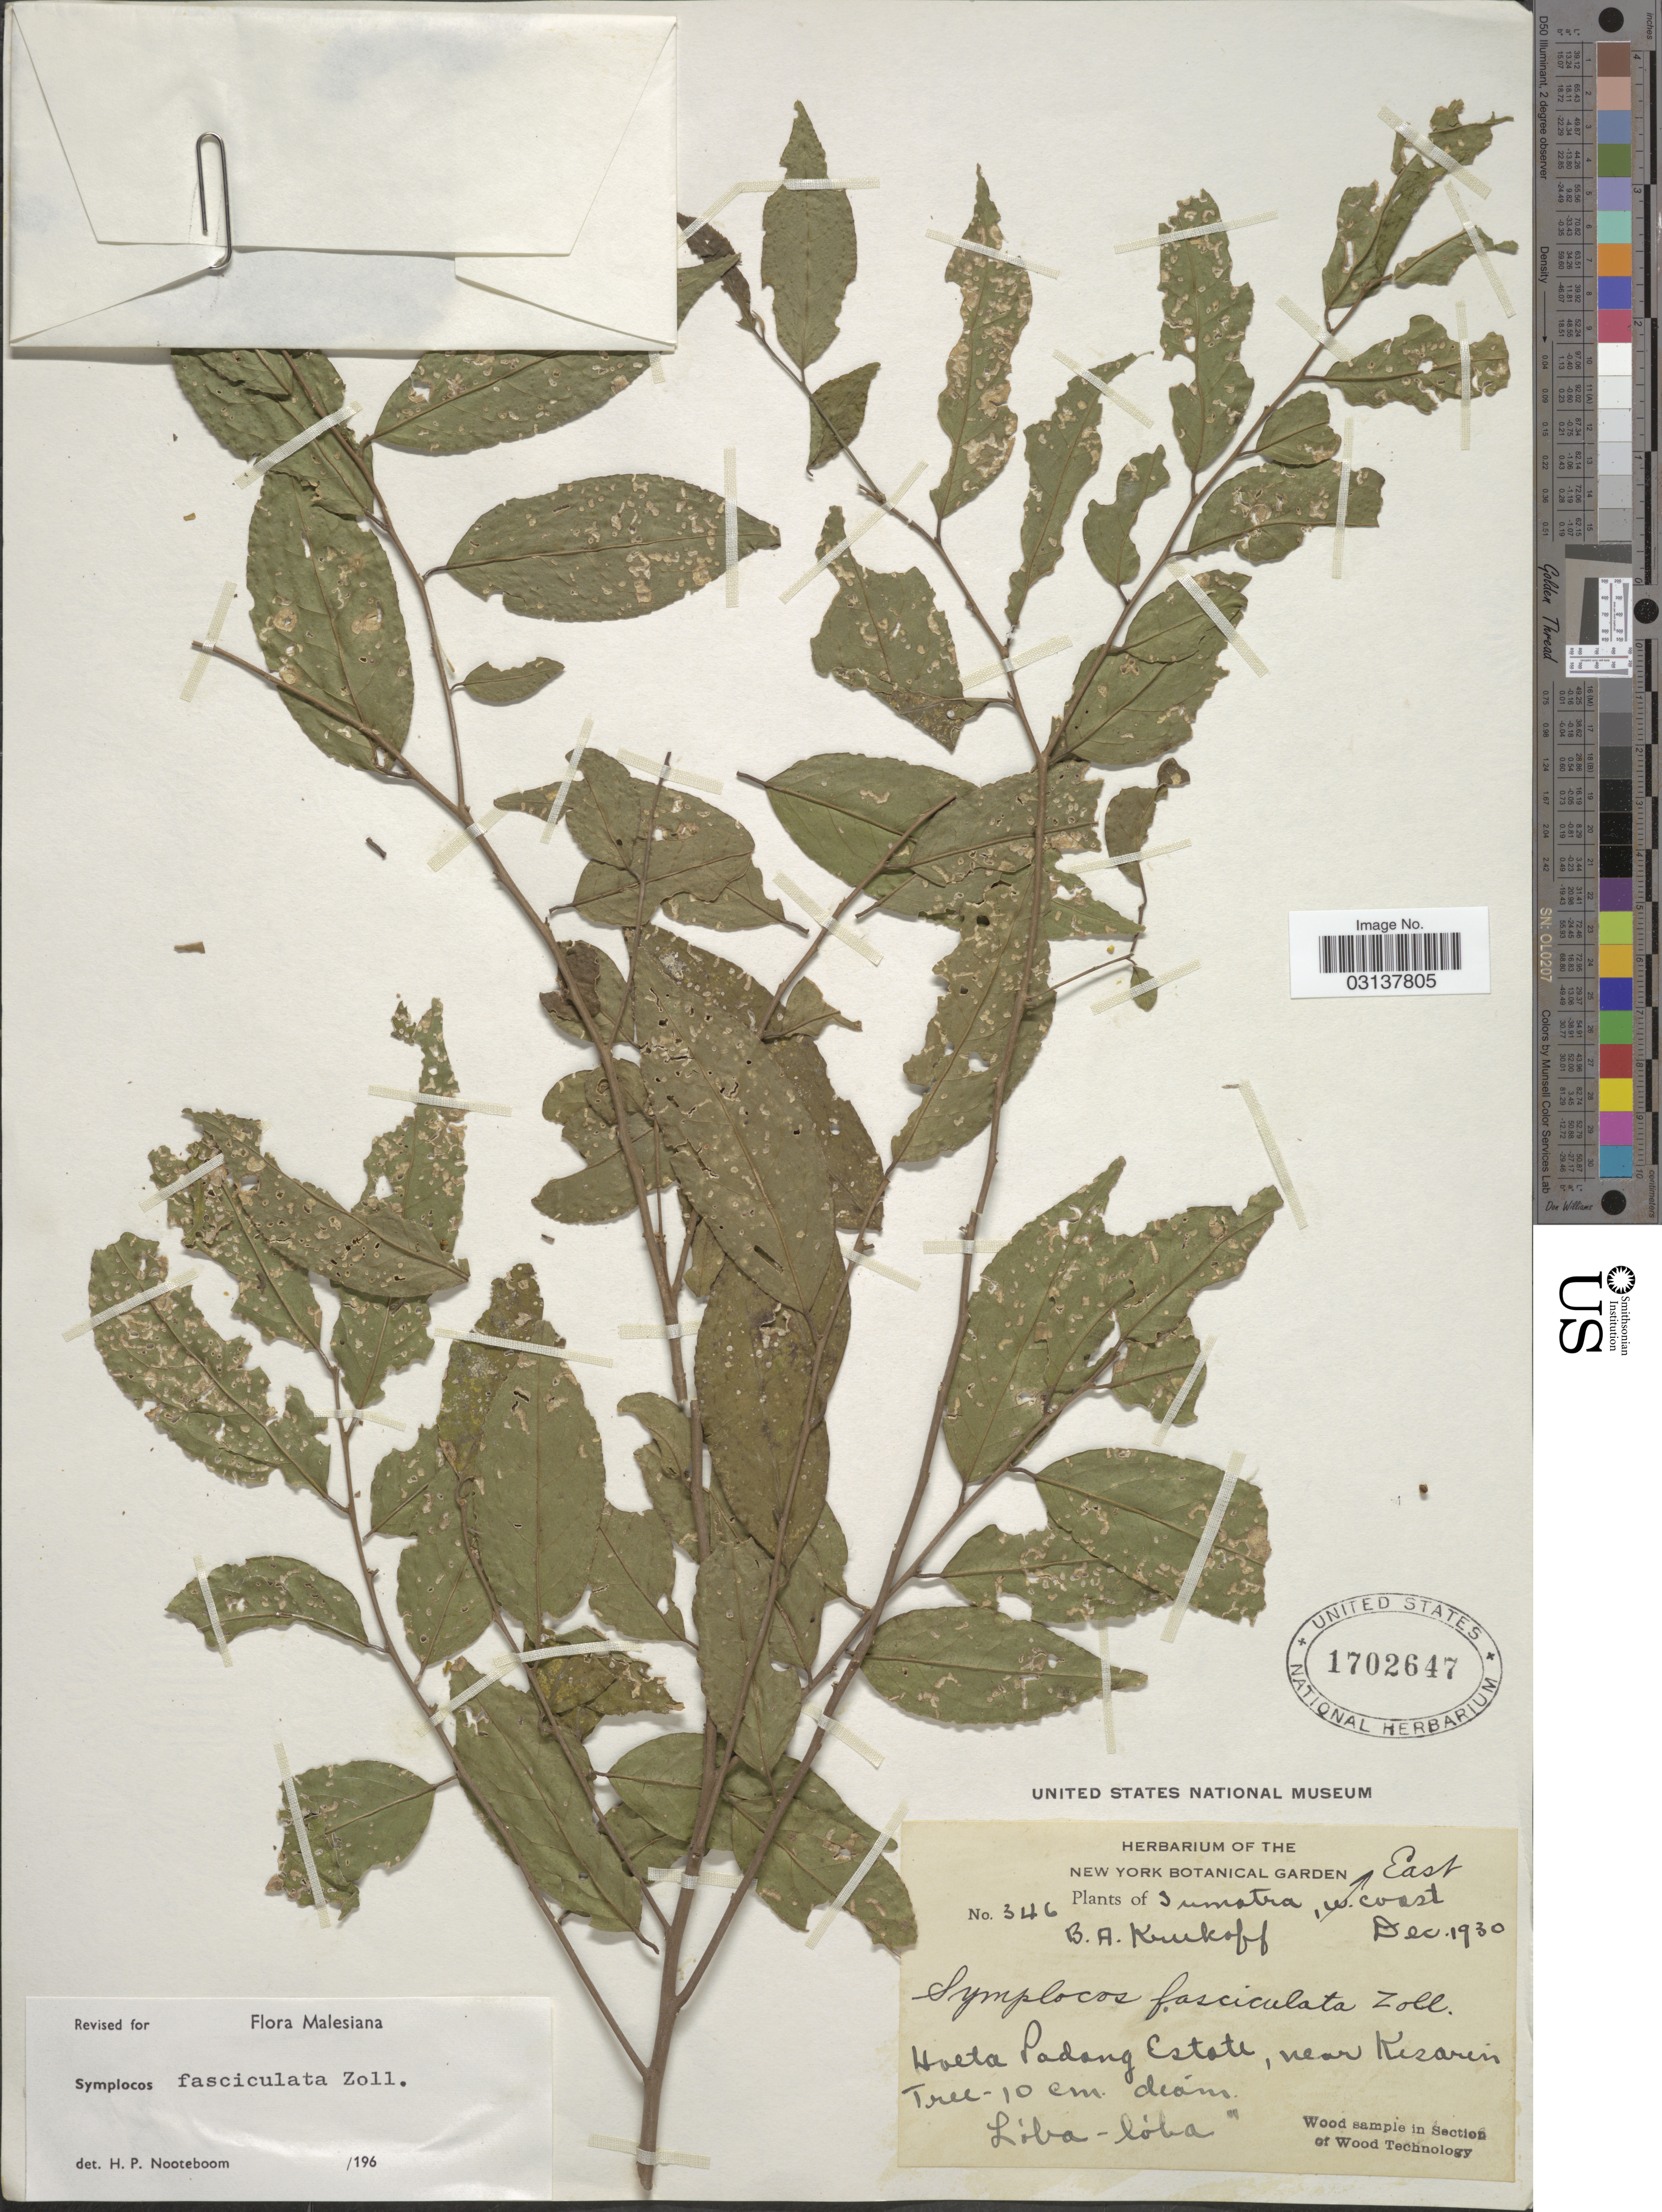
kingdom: Plantae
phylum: Tracheophyta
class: Magnoliopsida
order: Ericales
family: Symplocaceae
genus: Symplocos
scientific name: Symplocos fasciculata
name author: Zoll.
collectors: B. A. Krukoff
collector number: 346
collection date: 1930-12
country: Indonesia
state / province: Sumatra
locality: Sumatra, East Coast. Hoeta Padang Estate, near Kisarin.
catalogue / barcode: US 1702647